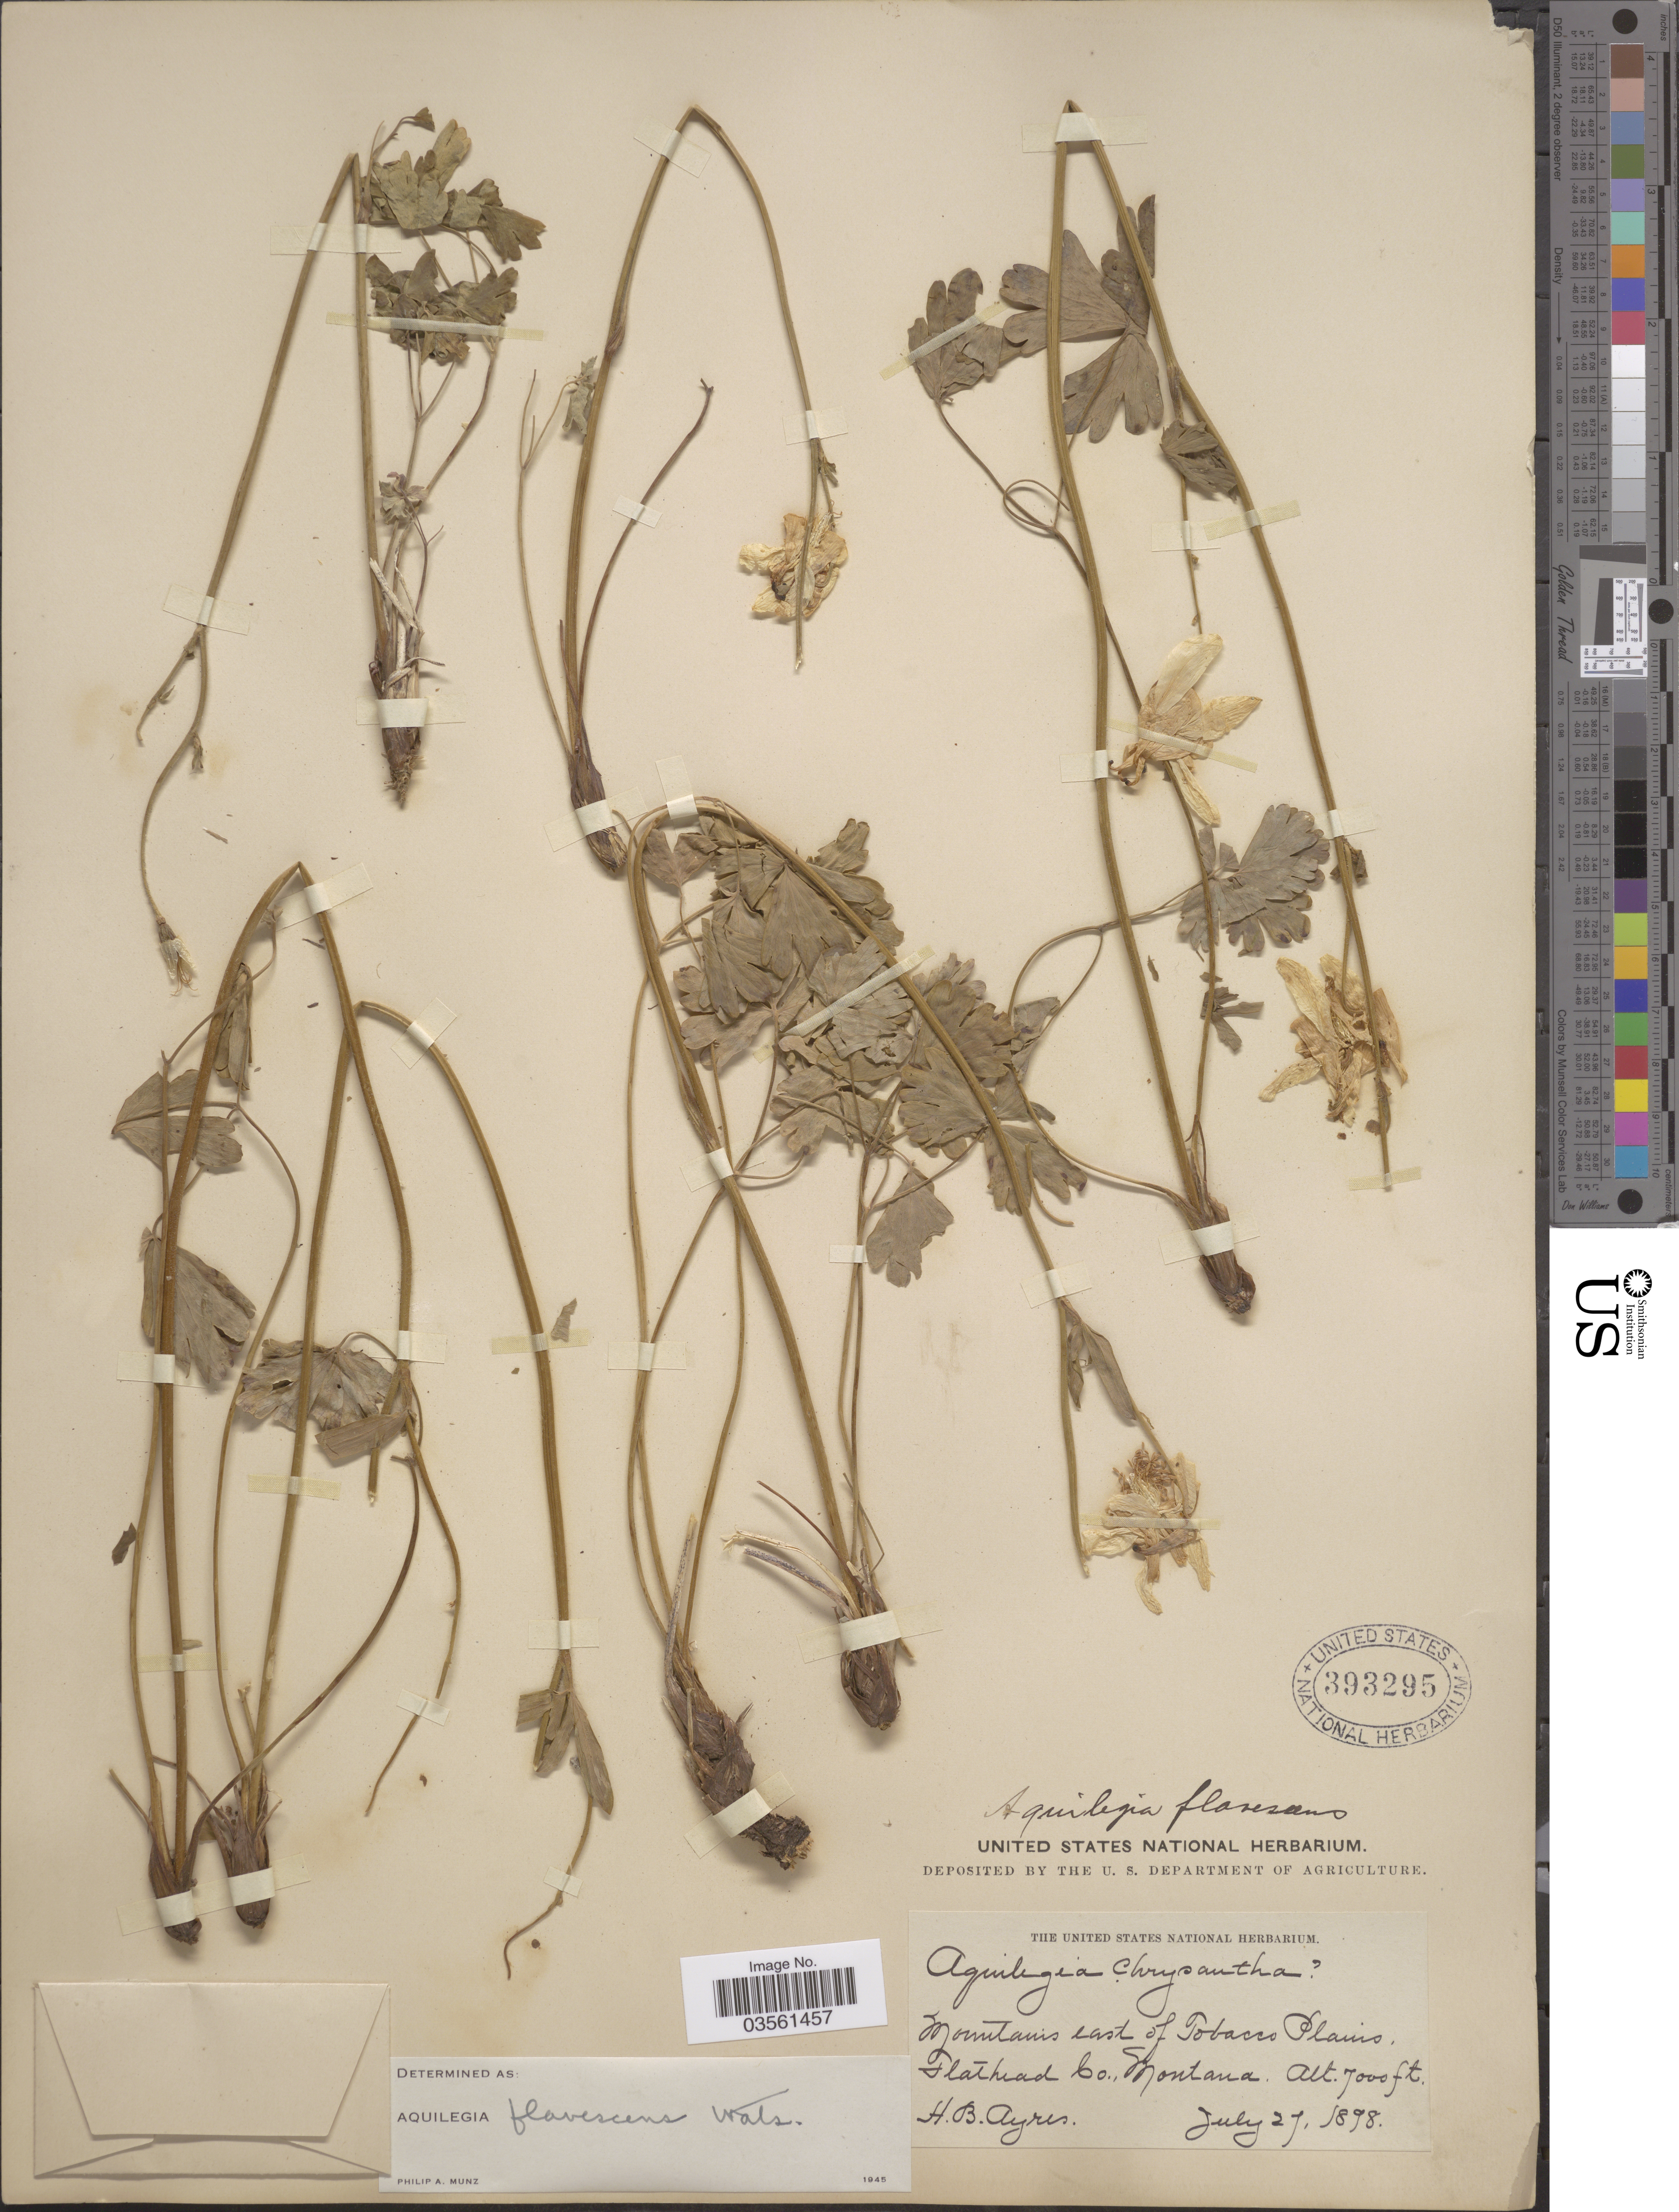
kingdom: Plantae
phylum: Tracheophyta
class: Magnoliopsida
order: Ranunculales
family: Ranunculaceae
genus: Aquilegia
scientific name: Aquilegia flavescens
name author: S. Watson in C. King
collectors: H. Ayres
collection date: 1898-07-27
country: United States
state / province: Montana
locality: Mountains east of Tobacco Plains, Flathead Co.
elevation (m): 2134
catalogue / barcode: US 393295